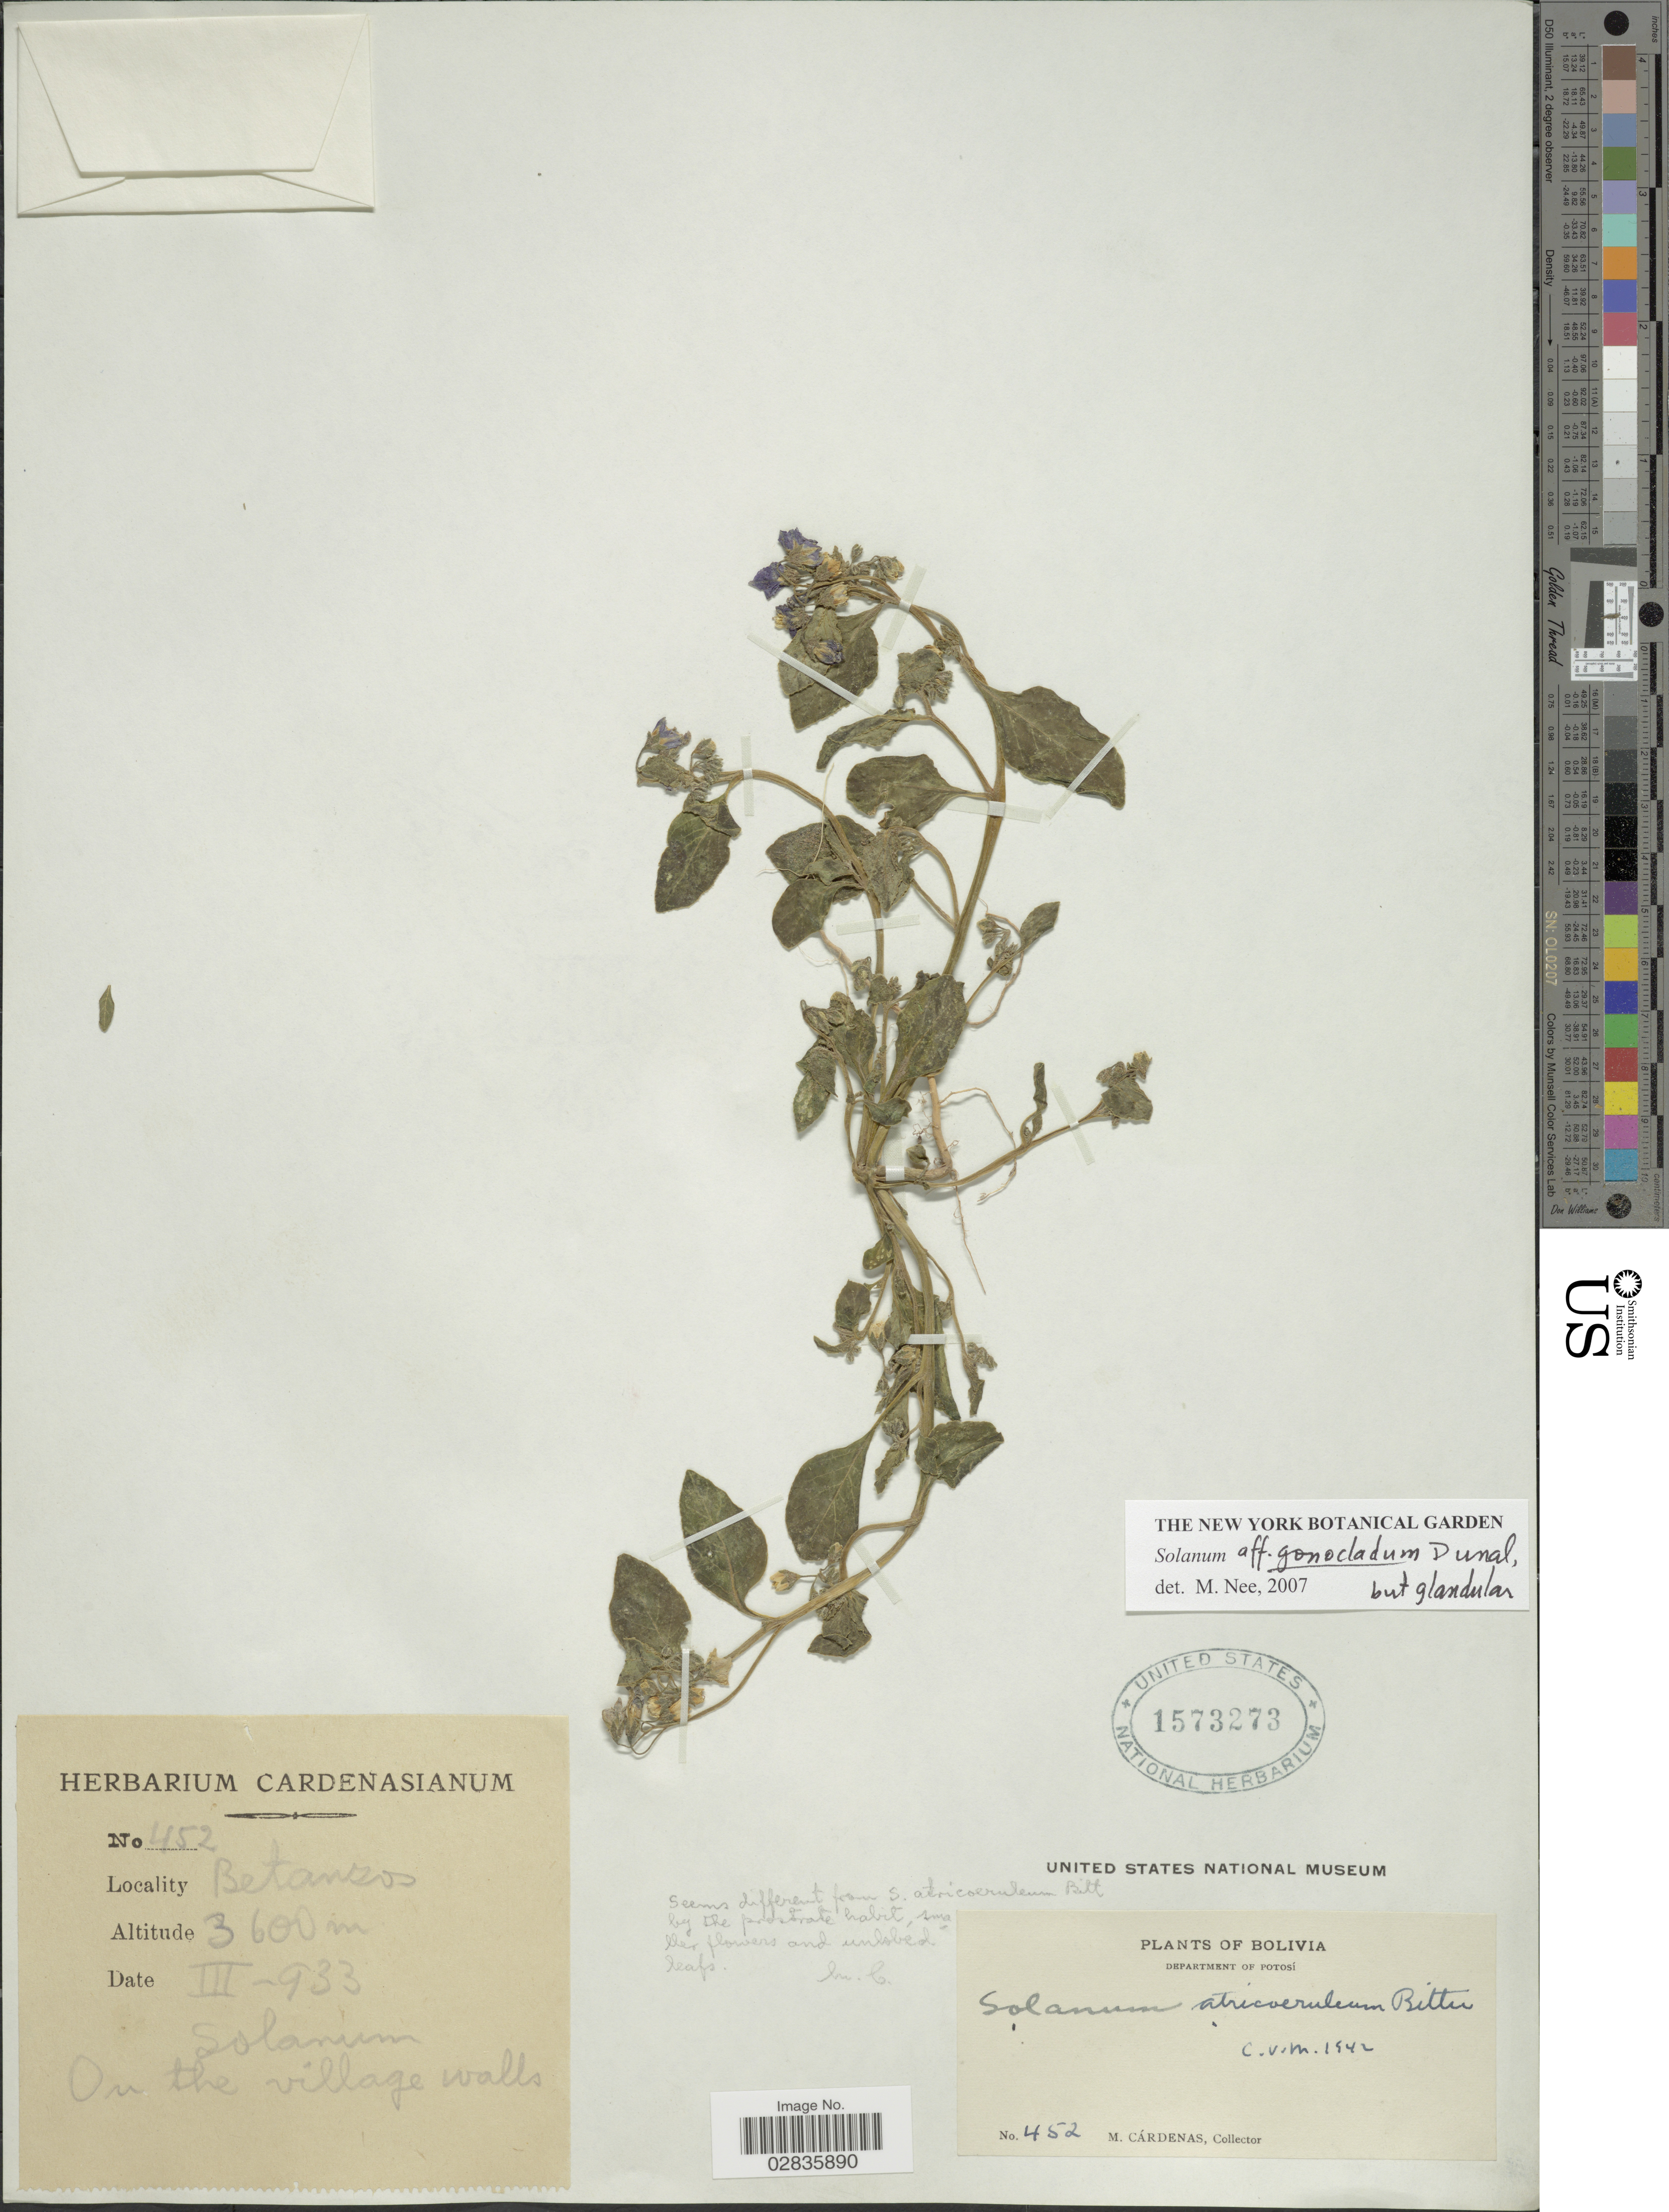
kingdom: Plantae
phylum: Tracheophyta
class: Magnoliopsida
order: Solanales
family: Solanaceae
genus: Solanum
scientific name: Solanum gonocladum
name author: Dunal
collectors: M. Cárdenas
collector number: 452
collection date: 1933-03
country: Bolivia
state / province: Potosi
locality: Department of Potosí. Betanzos. On the village walls.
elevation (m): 3600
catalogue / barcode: US 157273